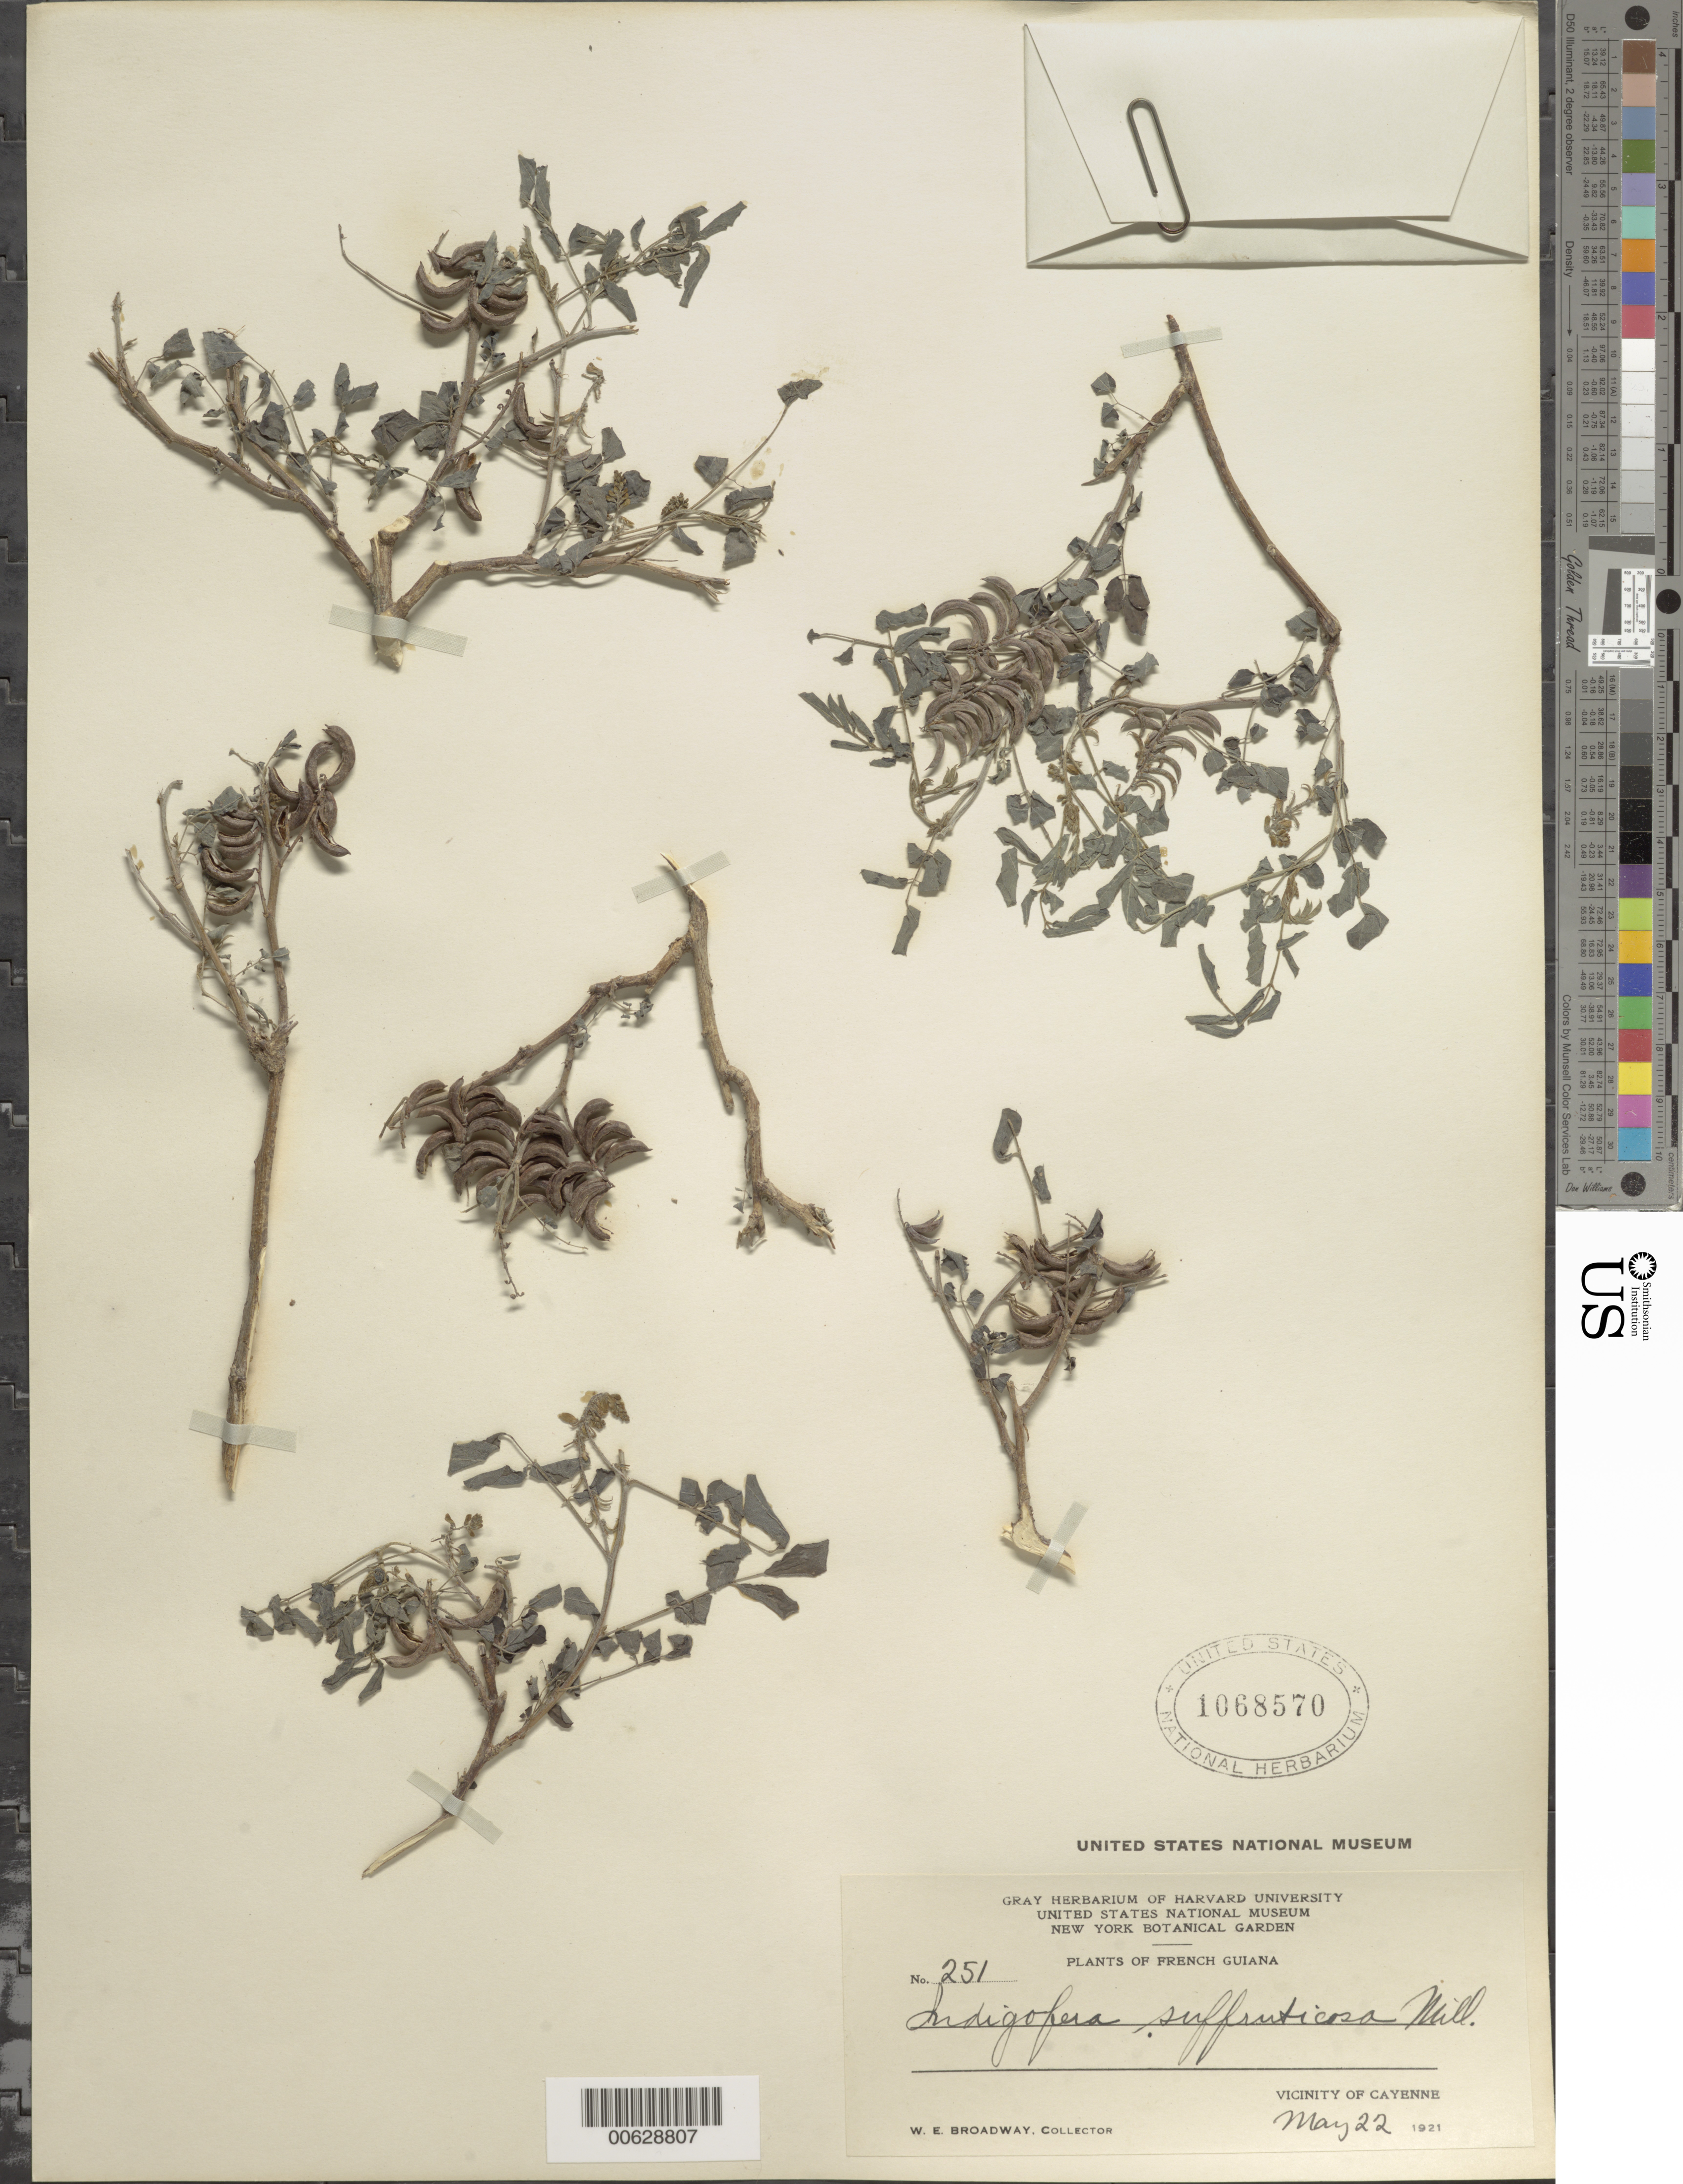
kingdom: Plantae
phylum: Tracheophyta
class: Magnoliopsida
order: Fabales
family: Fabaceae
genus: Indigofera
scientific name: Indigofera suffruticosa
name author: Mill.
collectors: W. E. Broadway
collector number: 251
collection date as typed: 22-May-21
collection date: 1921-05-22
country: French Guiana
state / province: Cayenne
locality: Cayenne, vic.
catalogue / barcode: US 1068570